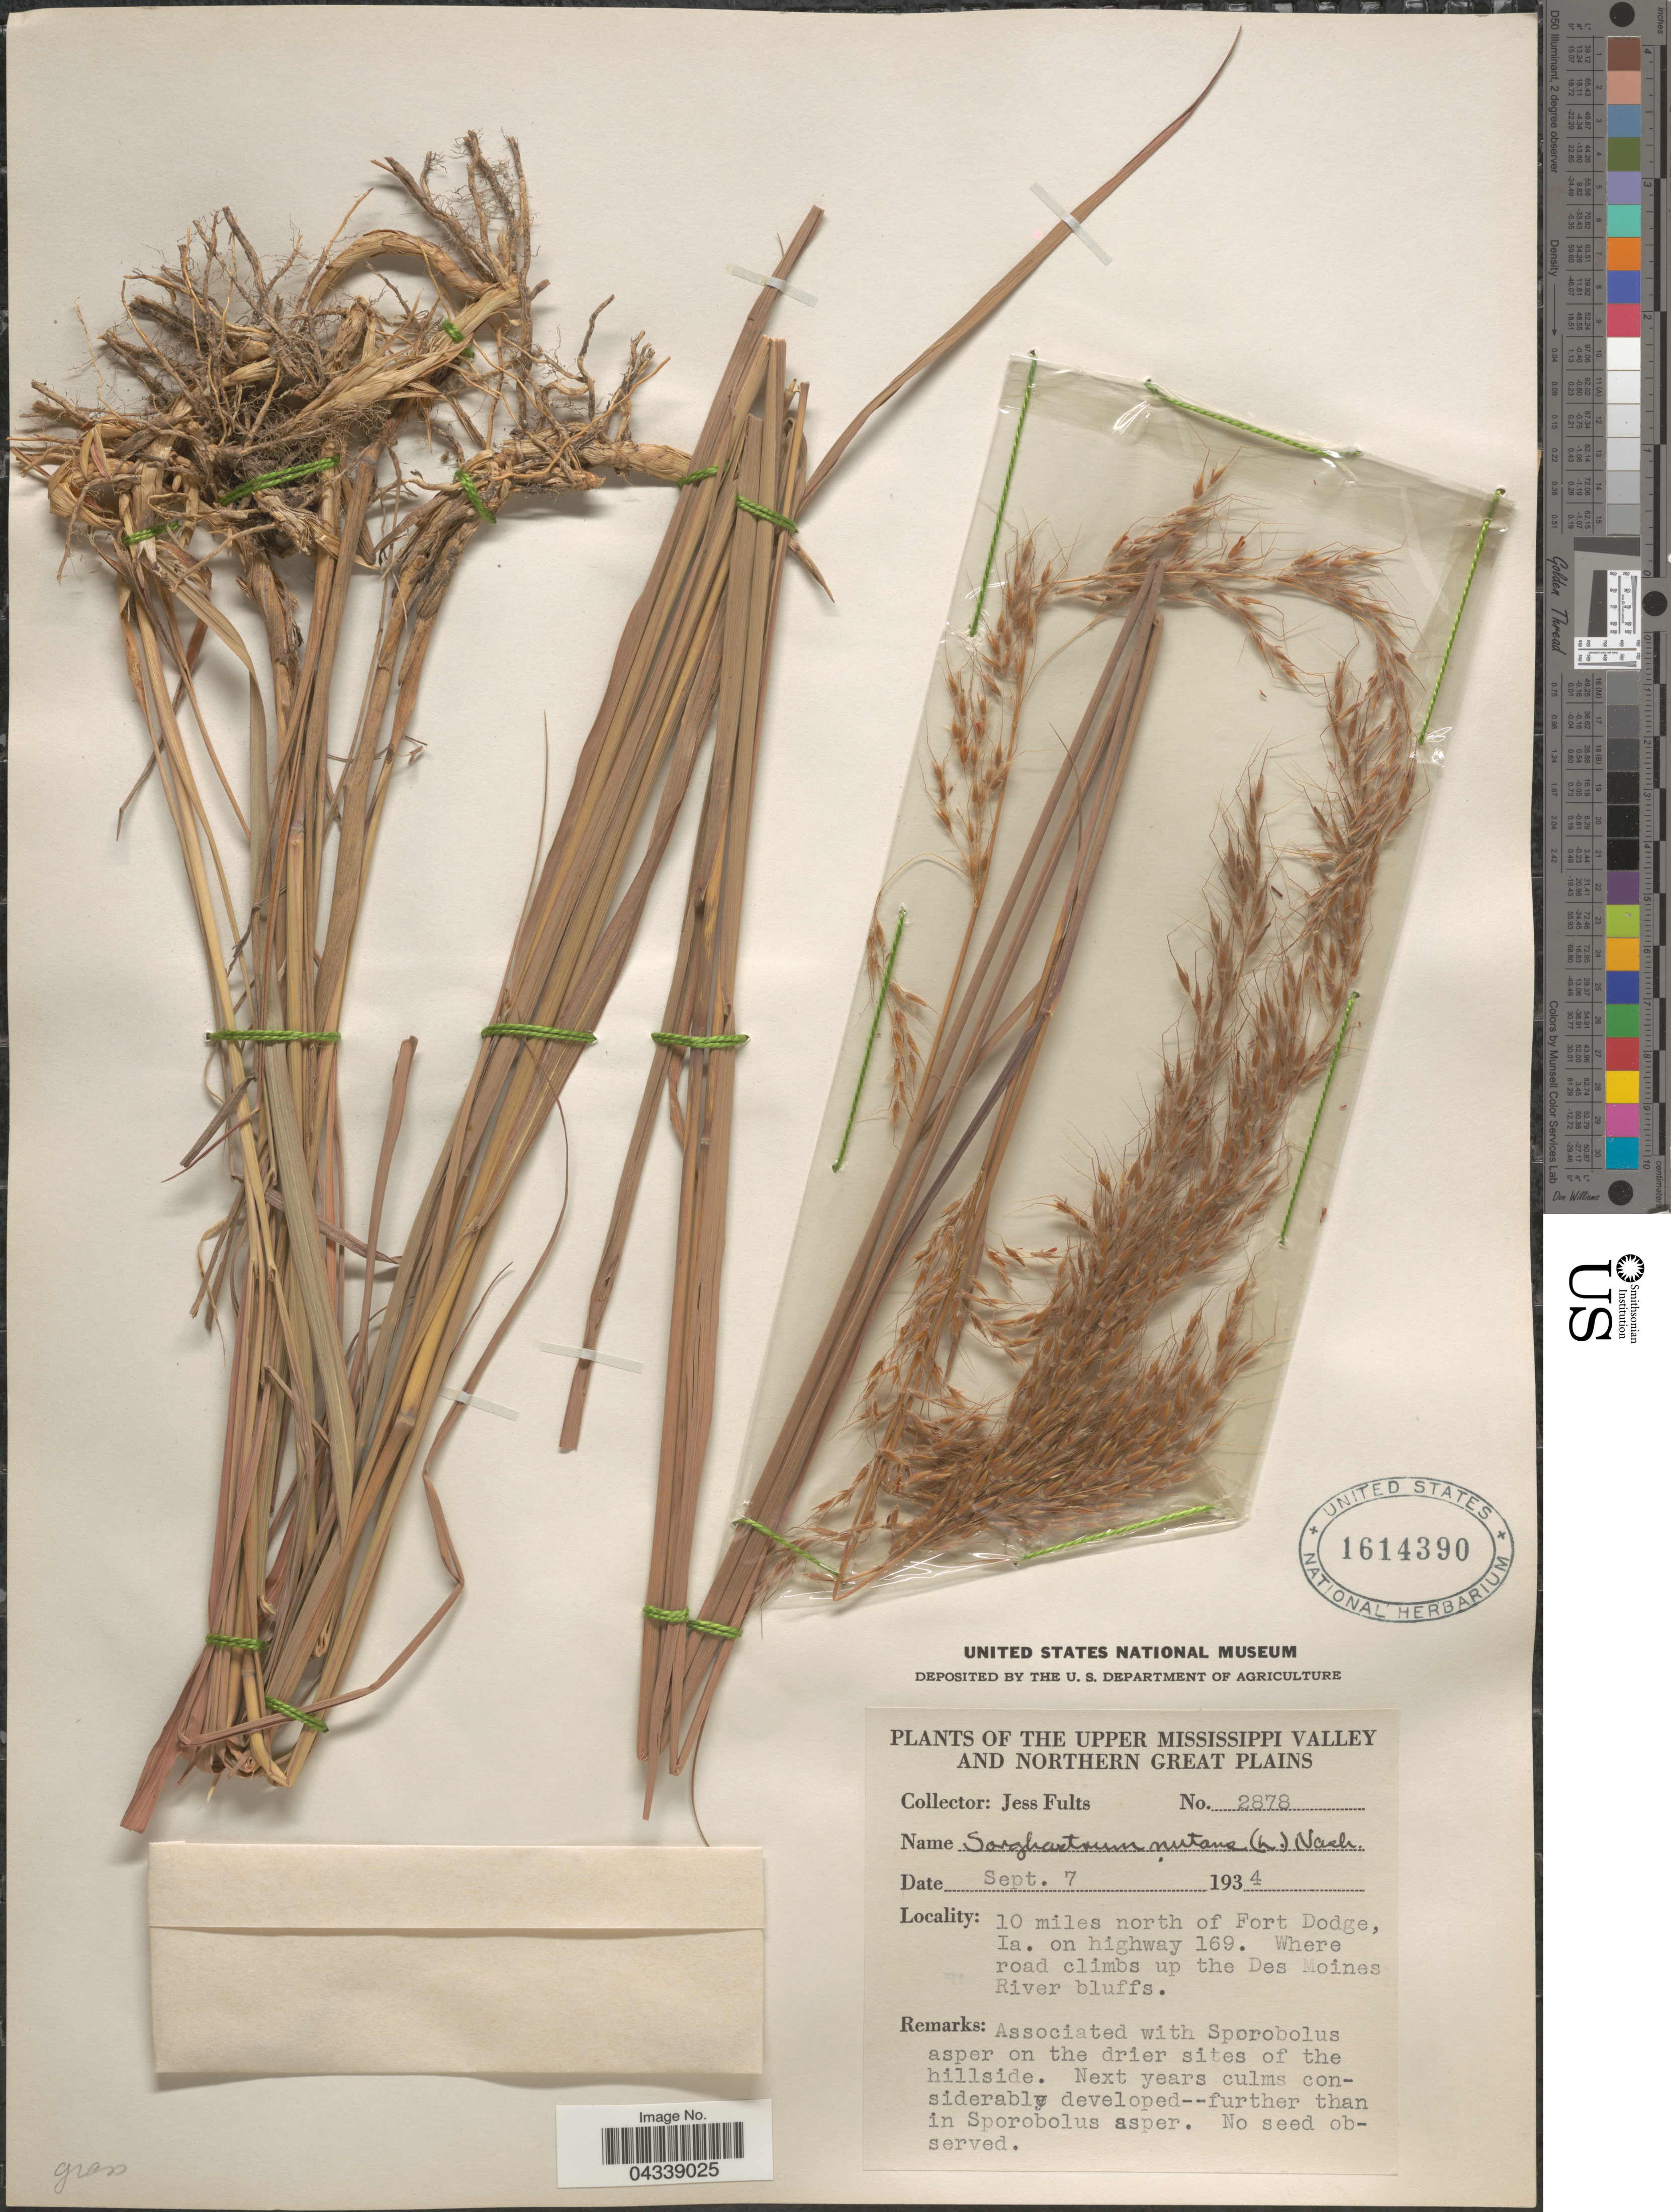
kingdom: Plantae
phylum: Tracheophyta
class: Liliopsida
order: Poales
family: Poaceae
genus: Sorghastrum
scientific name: Sorghastrum nutans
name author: (L.) Nash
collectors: J. Fults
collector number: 2878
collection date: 1934-09-07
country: United States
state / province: Iowa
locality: Upper Mississippi Valley and Northern Great Plains. 10 miles north of Fort Dodge, Ia. on highway 169. Where road climbs up the Des Moines River bluffs.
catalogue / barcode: US 1614390